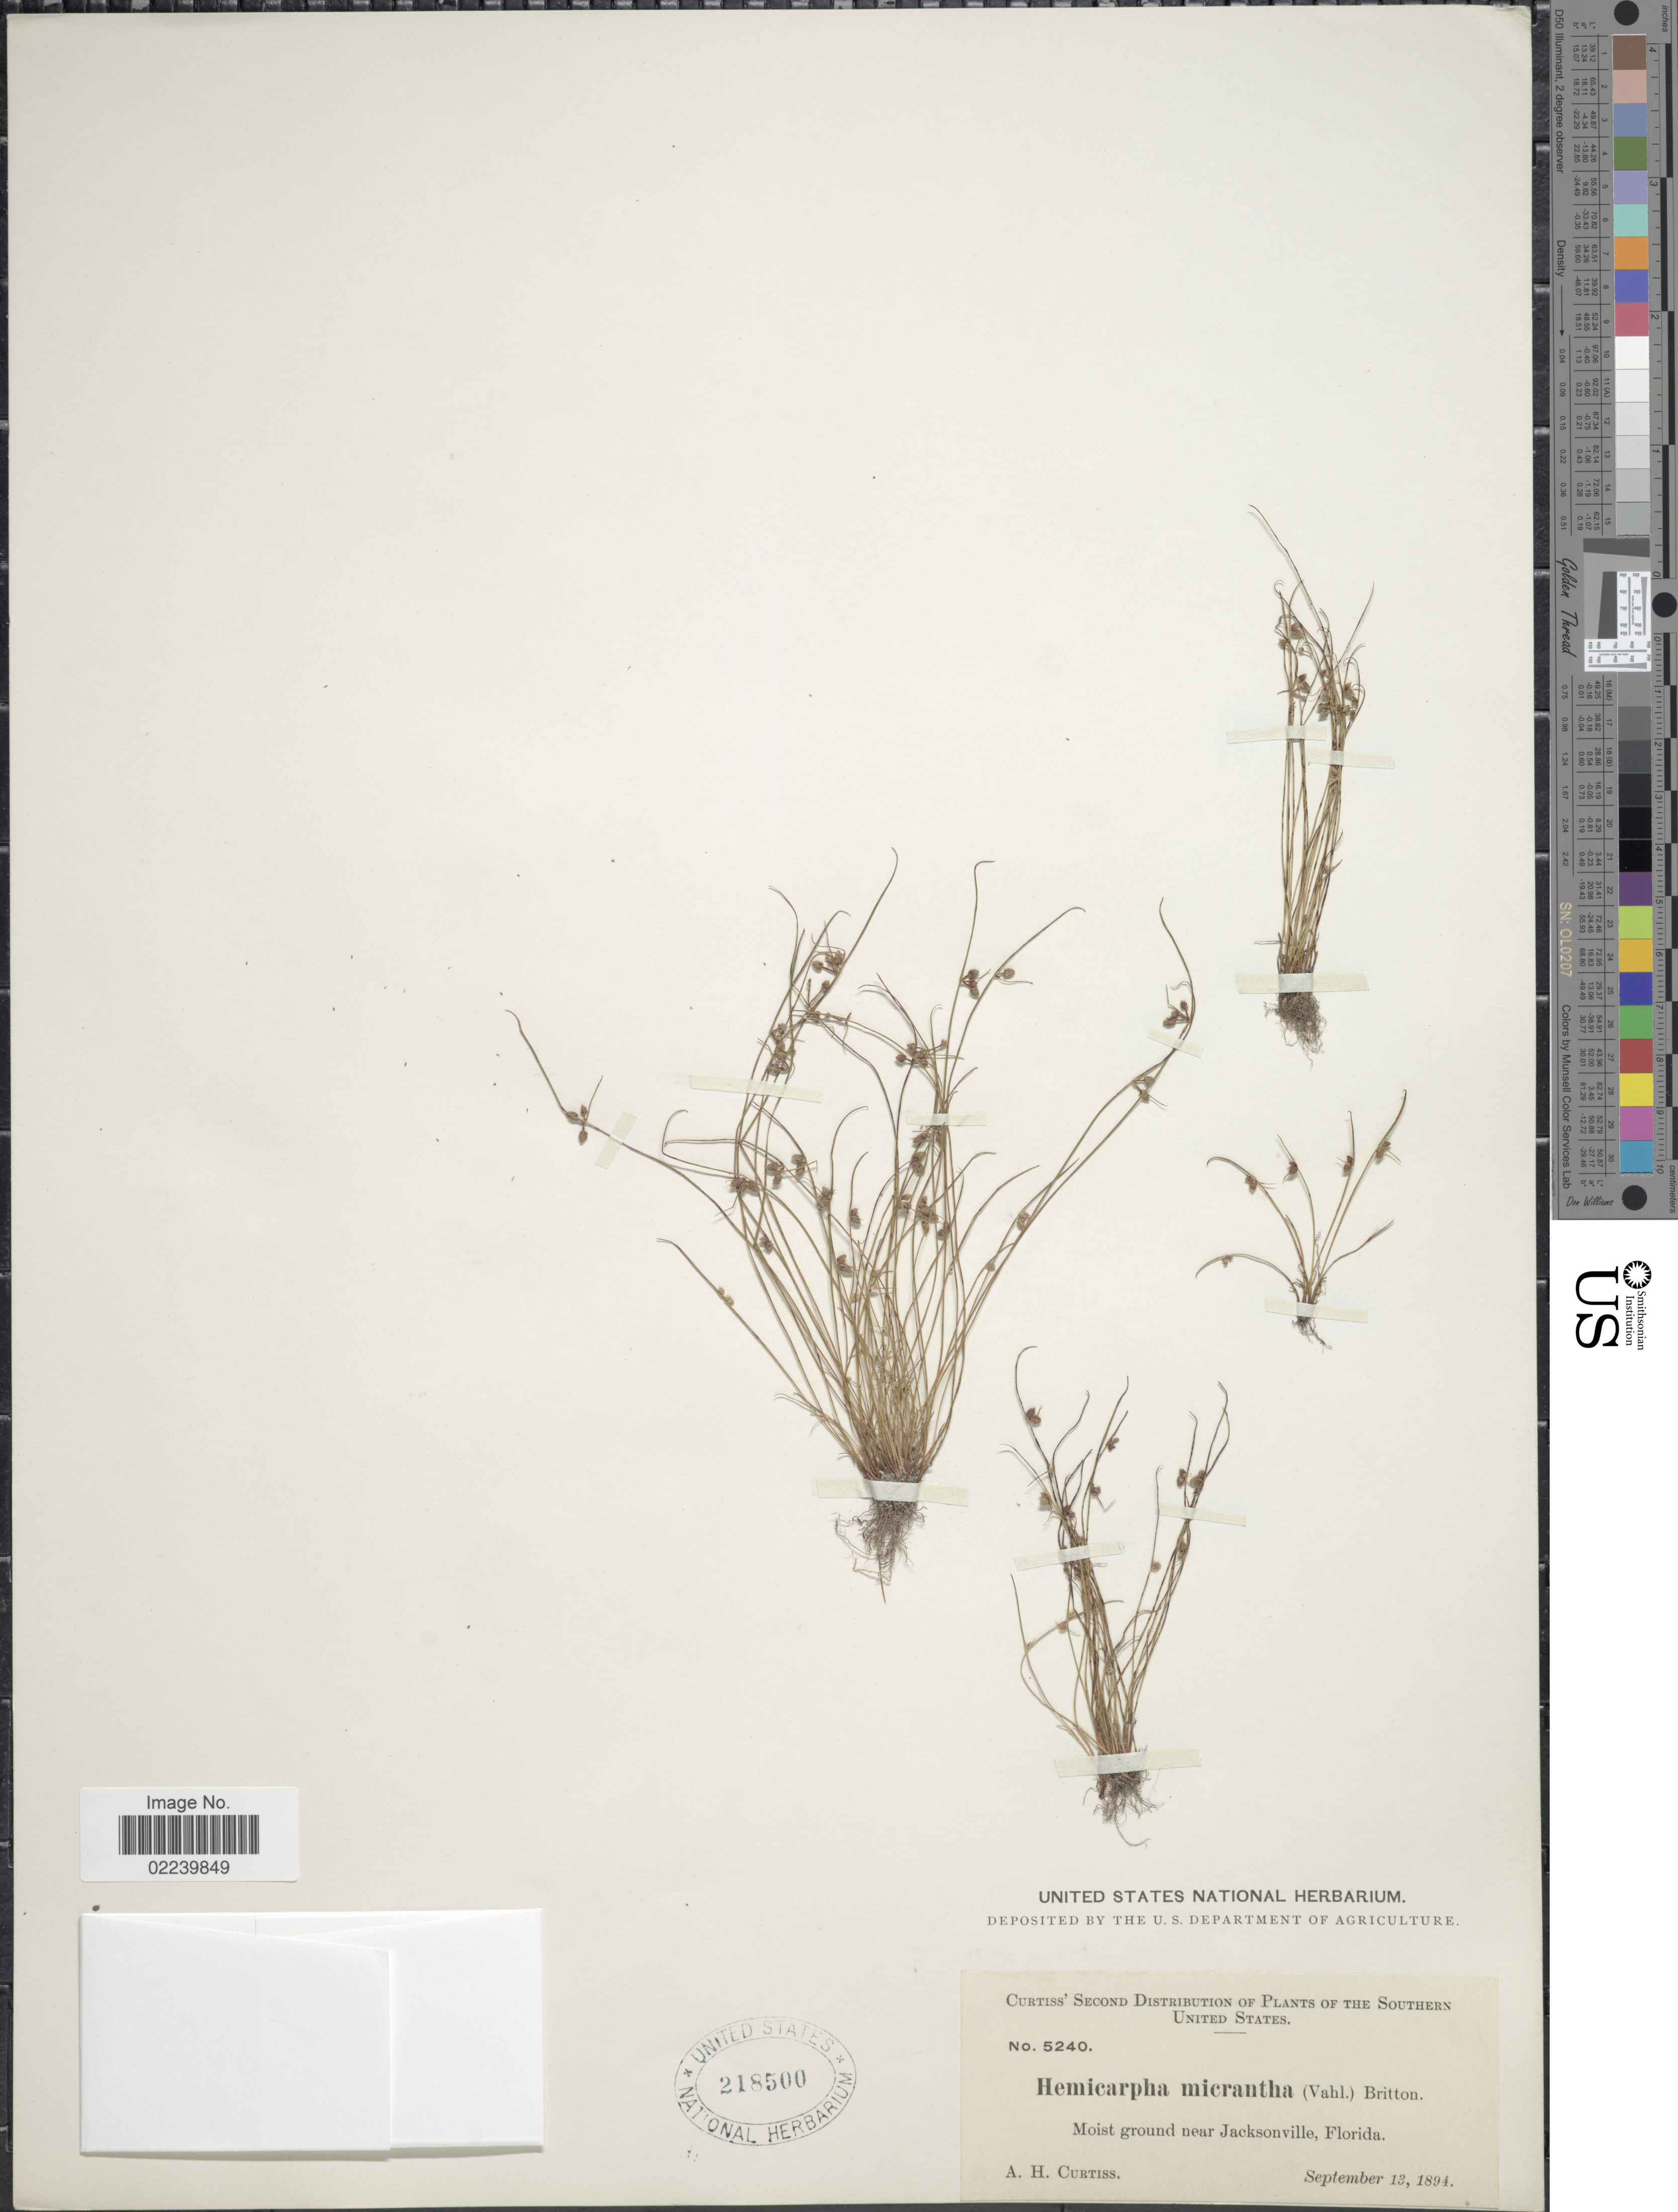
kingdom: Plantae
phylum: Tracheophyta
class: Liliopsida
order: Poales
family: Cyperaceae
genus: Cyperus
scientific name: Cyperus subsquarrosus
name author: (Muhl.) Bauters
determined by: Strong, M. T., (US), Smithsonian Institution - National Museum of Natural History (UNITED STATES)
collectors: A. H. Curtiss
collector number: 5240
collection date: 1894-09-13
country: United States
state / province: Florida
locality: Moist ground near Jacksonville, Florida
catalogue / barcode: US 218500